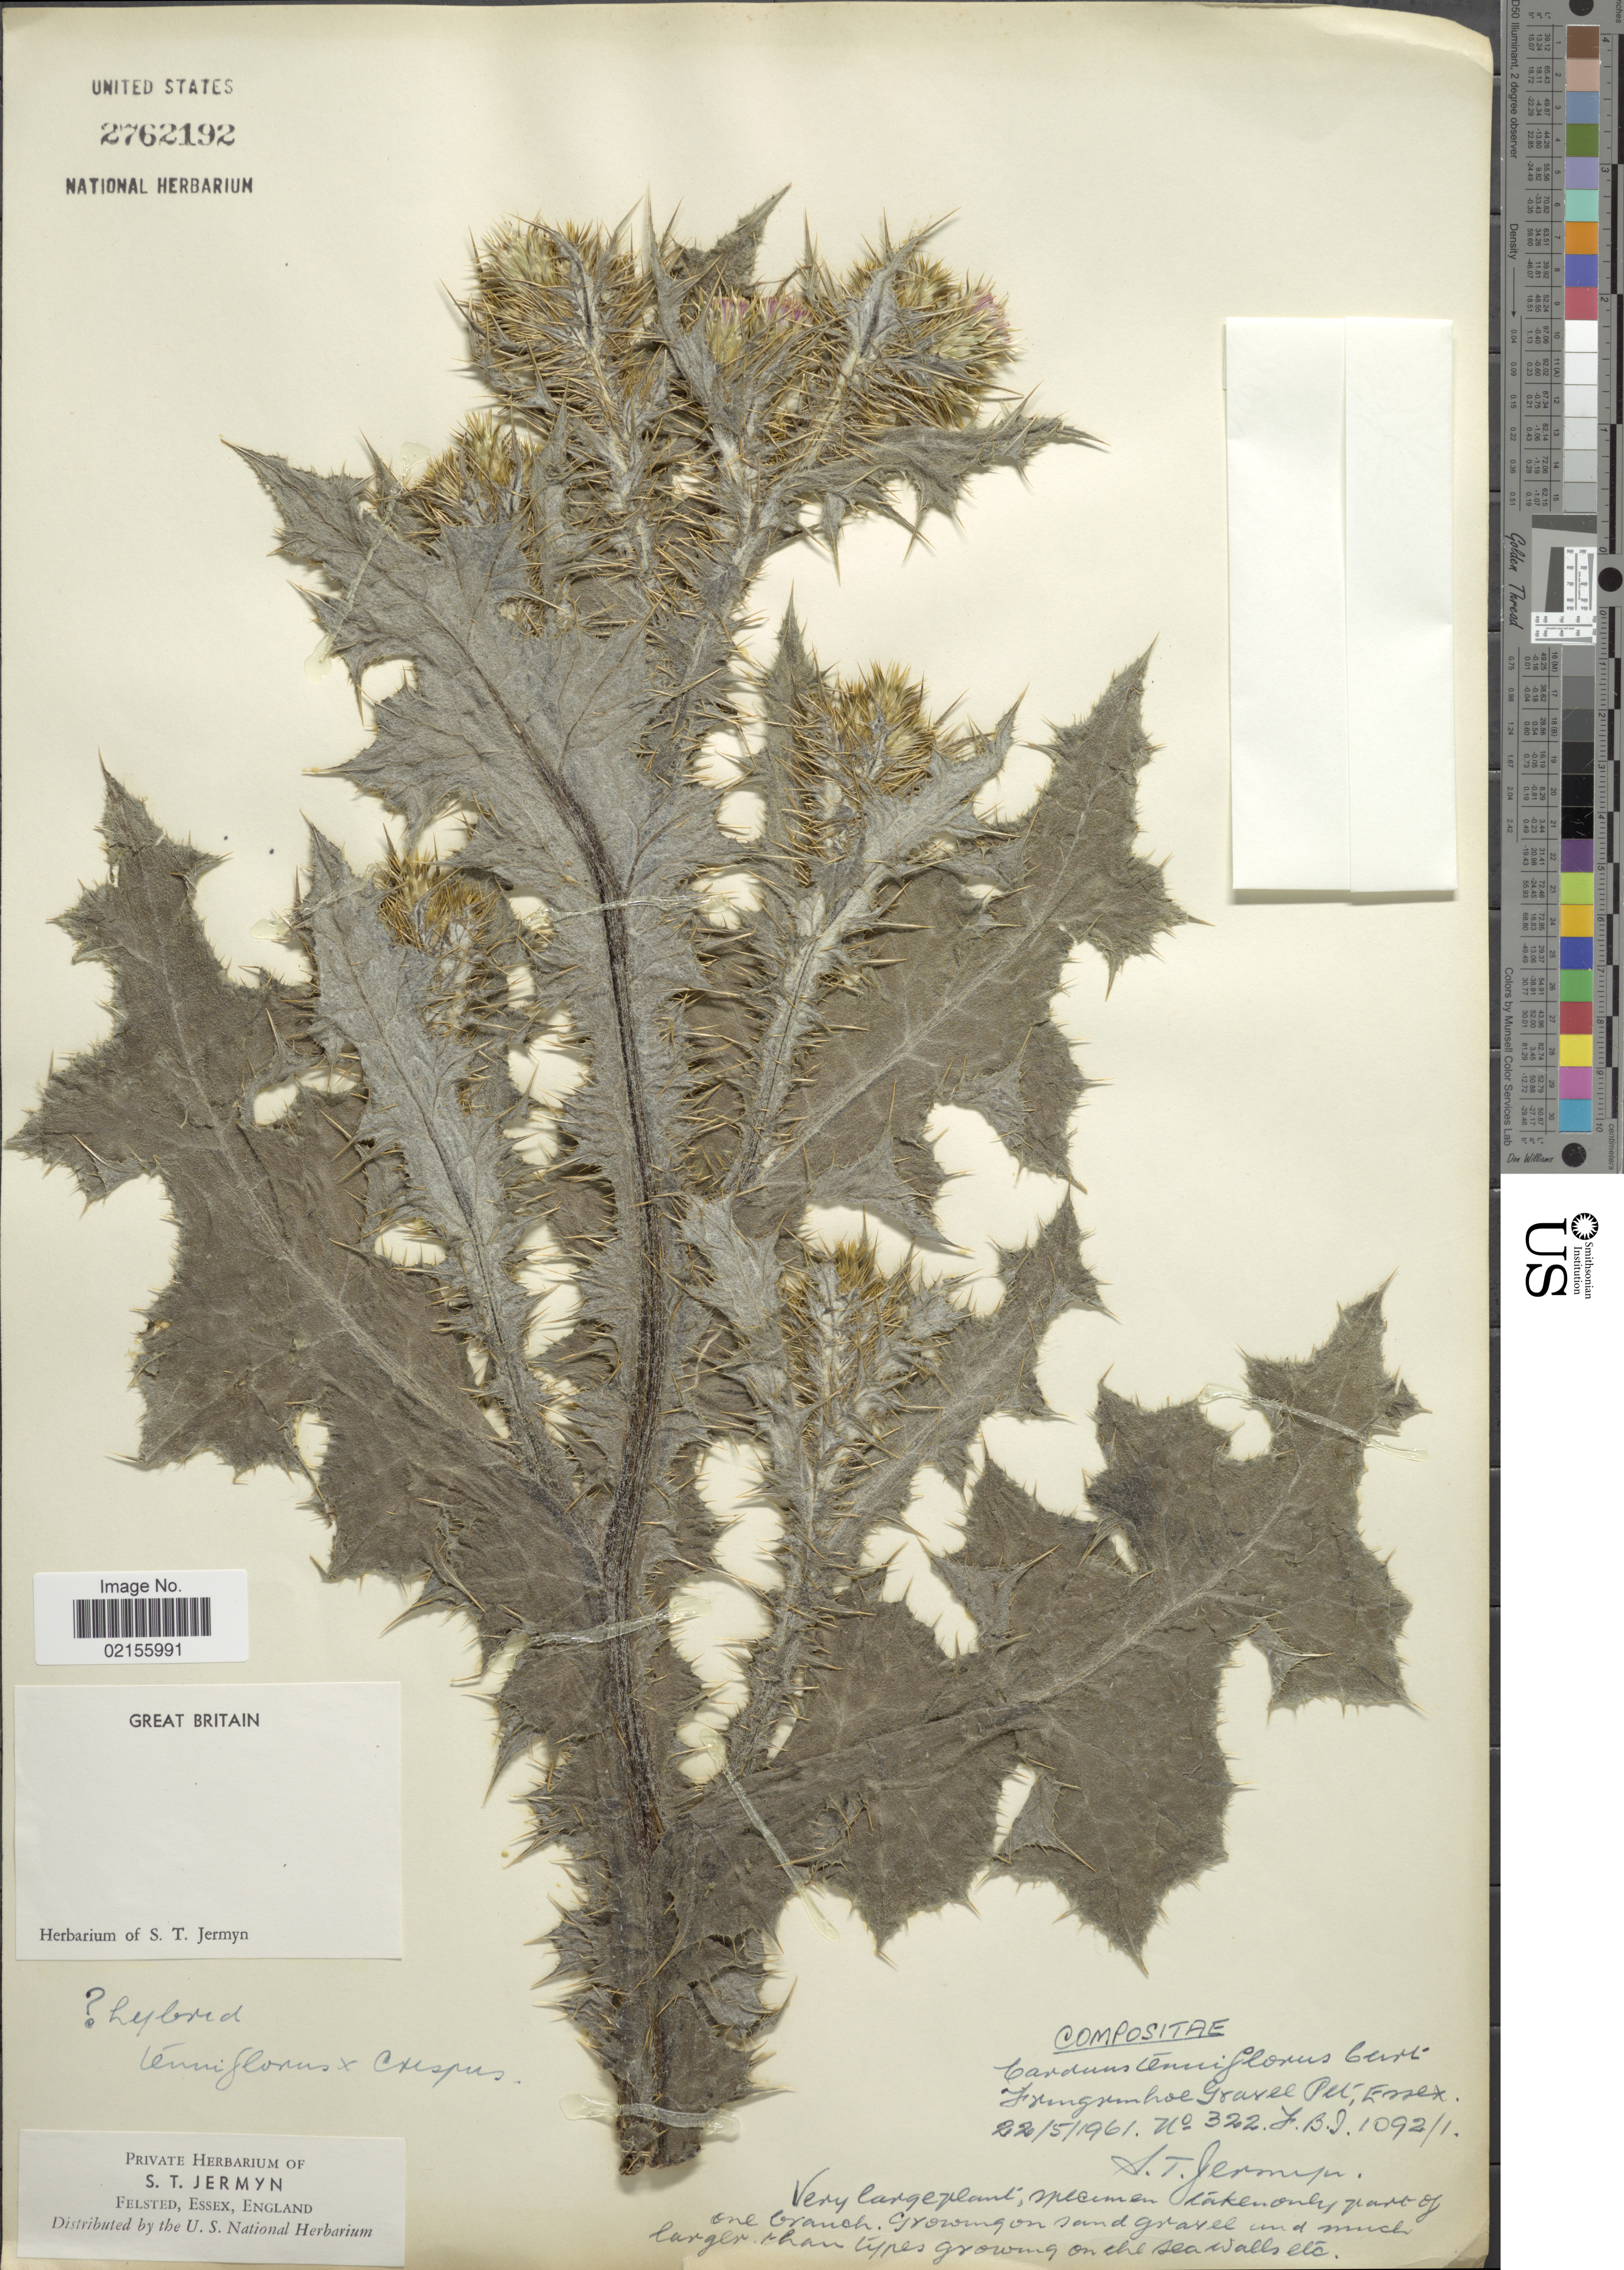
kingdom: Plantae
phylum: Tracheophyta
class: Magnoliopsida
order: Asterales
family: Asteraceae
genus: Carduus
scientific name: Carduus tenuiflorus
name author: Curtis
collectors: S. Jermyn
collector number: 322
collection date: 1961-05-22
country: United Kingdom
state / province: England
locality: Great Britain, Frug [illegible text] hoe Gravel Pit, Essex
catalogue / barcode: US 2762192